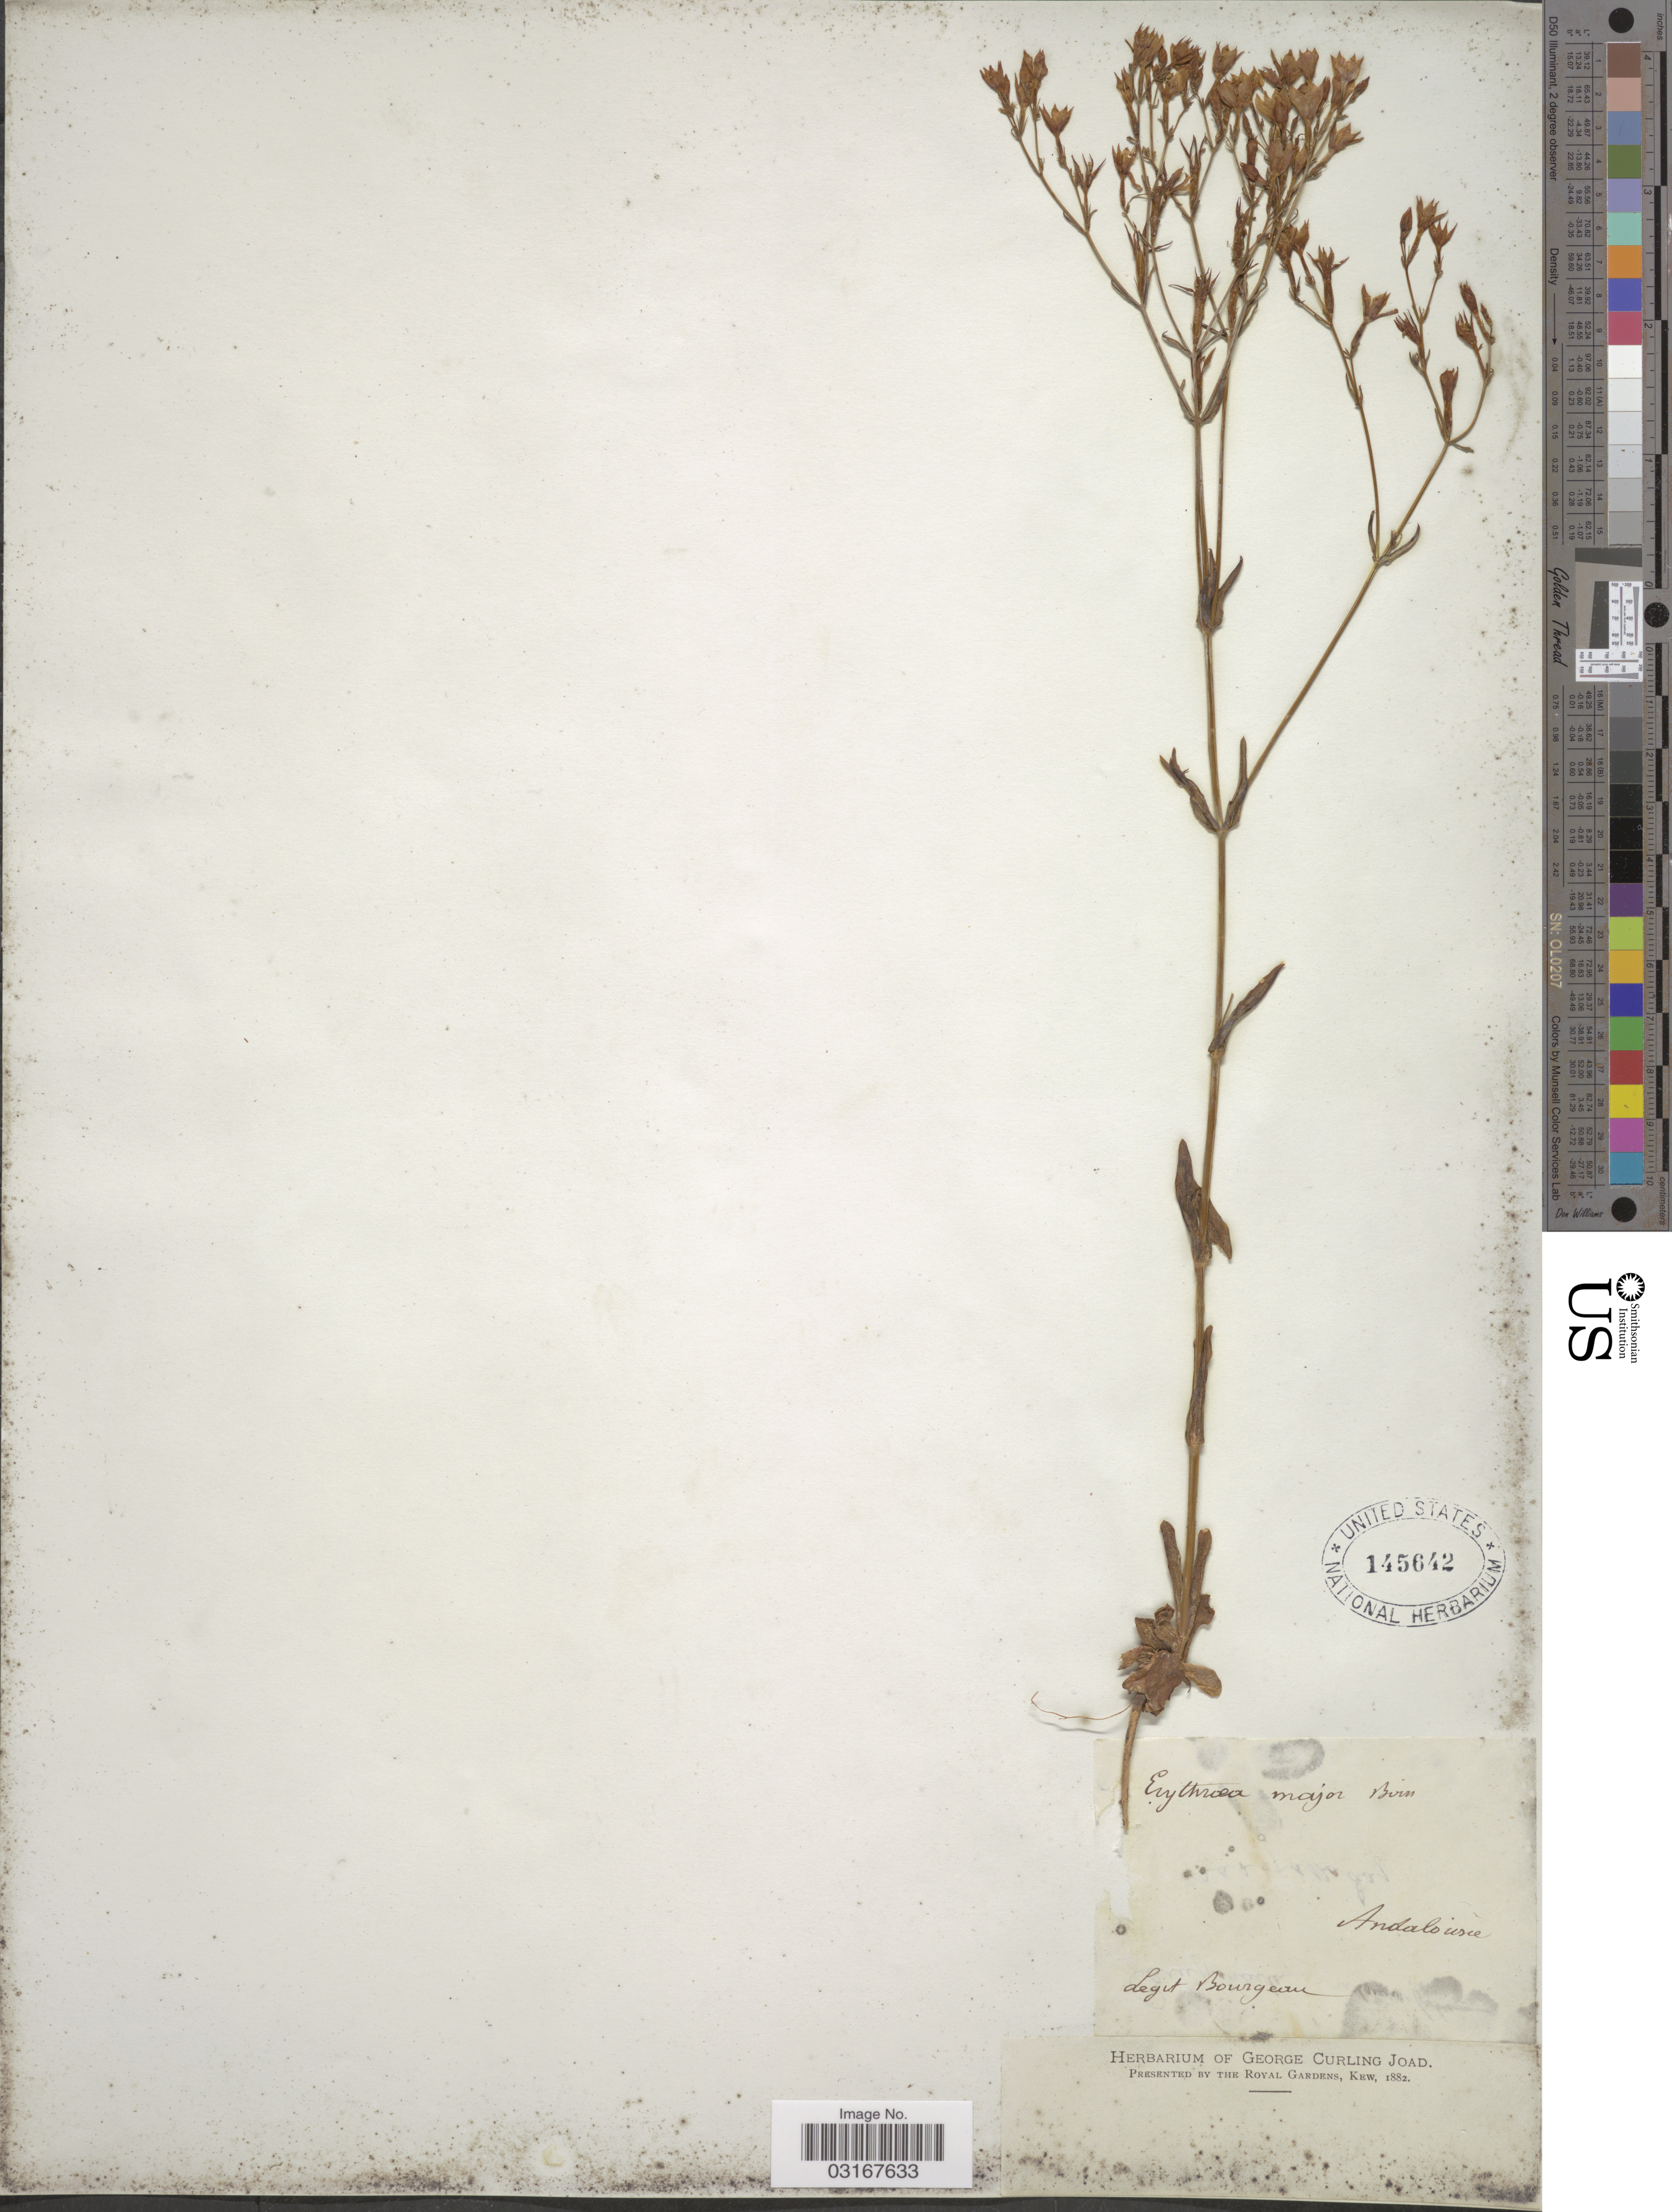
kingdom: Plantae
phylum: Tracheophyta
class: Magnoliopsida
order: Gentianales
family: Gentianaceae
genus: Centaurium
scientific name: Centaurium boissieri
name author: (Willk.) Z. Díaz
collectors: -. Bourgeau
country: Spain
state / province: Andalucía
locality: Andalousie.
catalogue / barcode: US 145642